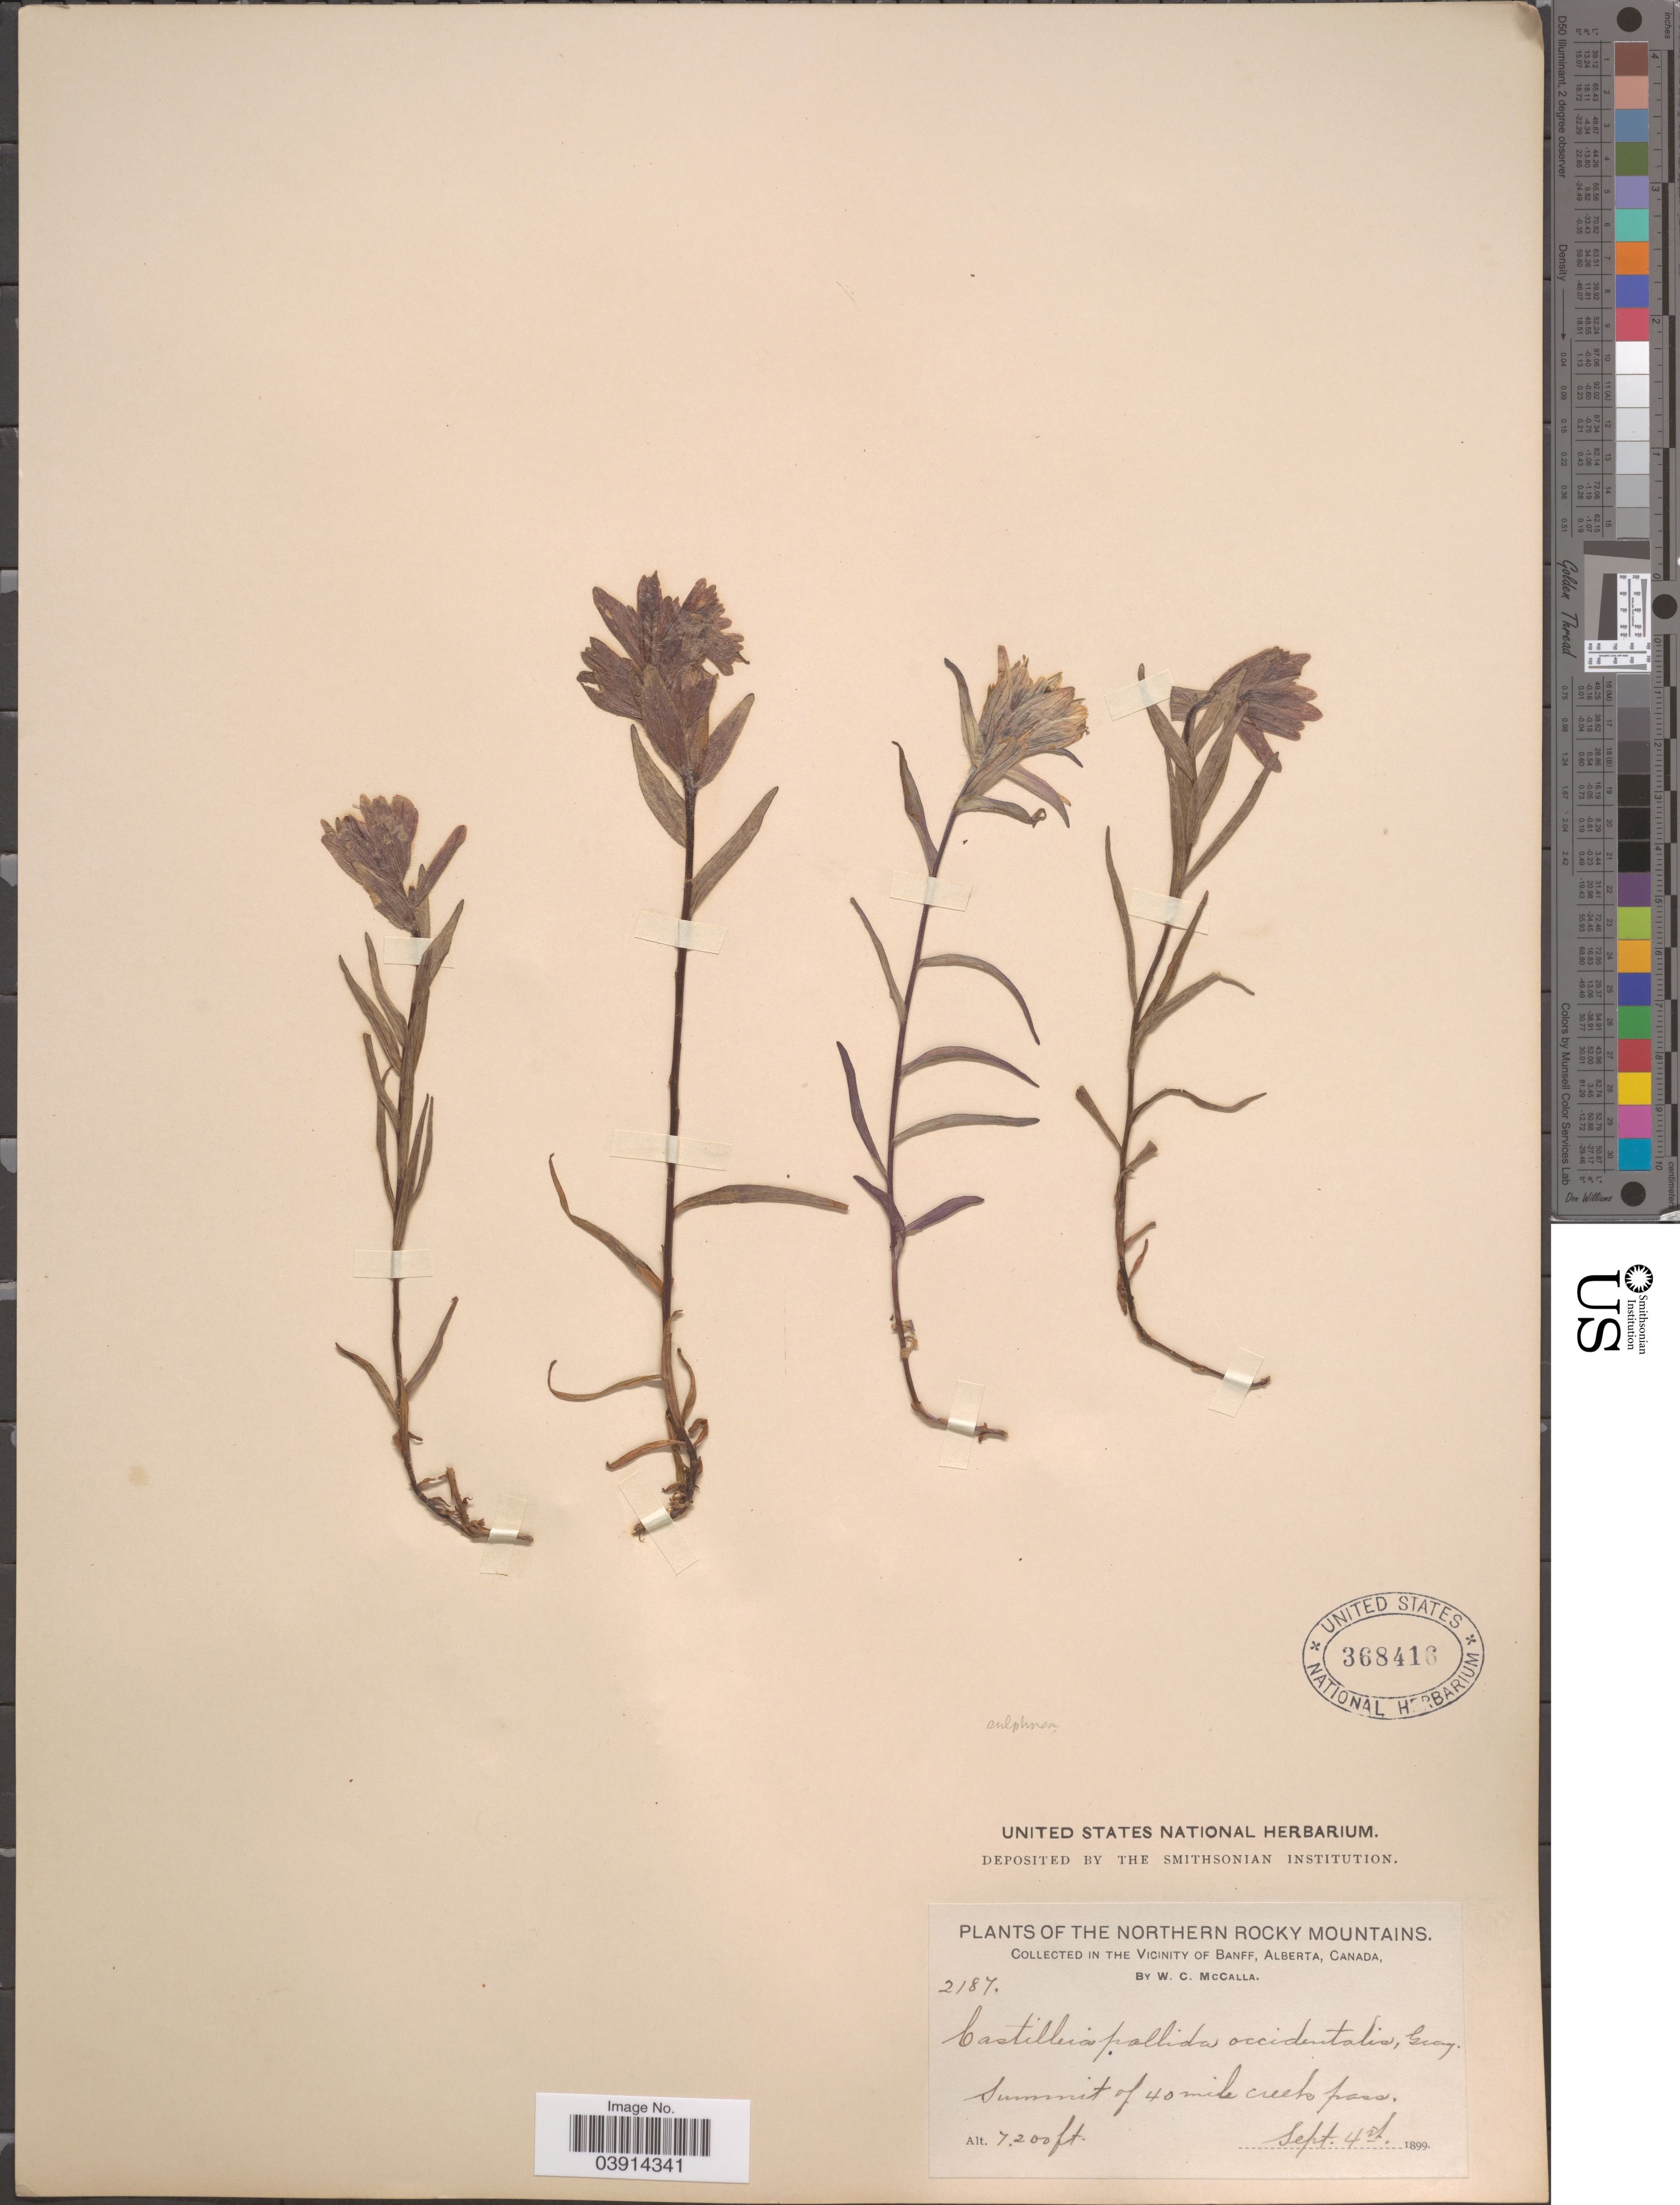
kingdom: Plantae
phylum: Tracheophyta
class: Magnoliopsida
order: Lamiales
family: Orobanchaceae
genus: Castilleja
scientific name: Castilleja sulphurea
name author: Rydb.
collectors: W. McCalla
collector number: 2187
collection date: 1899-09-04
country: Canada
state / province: Alberta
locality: The Northern Rocky Mountains. The vicinity of Banff. Summit of 40 mile Creek Pass.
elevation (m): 2195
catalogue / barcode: US 368416